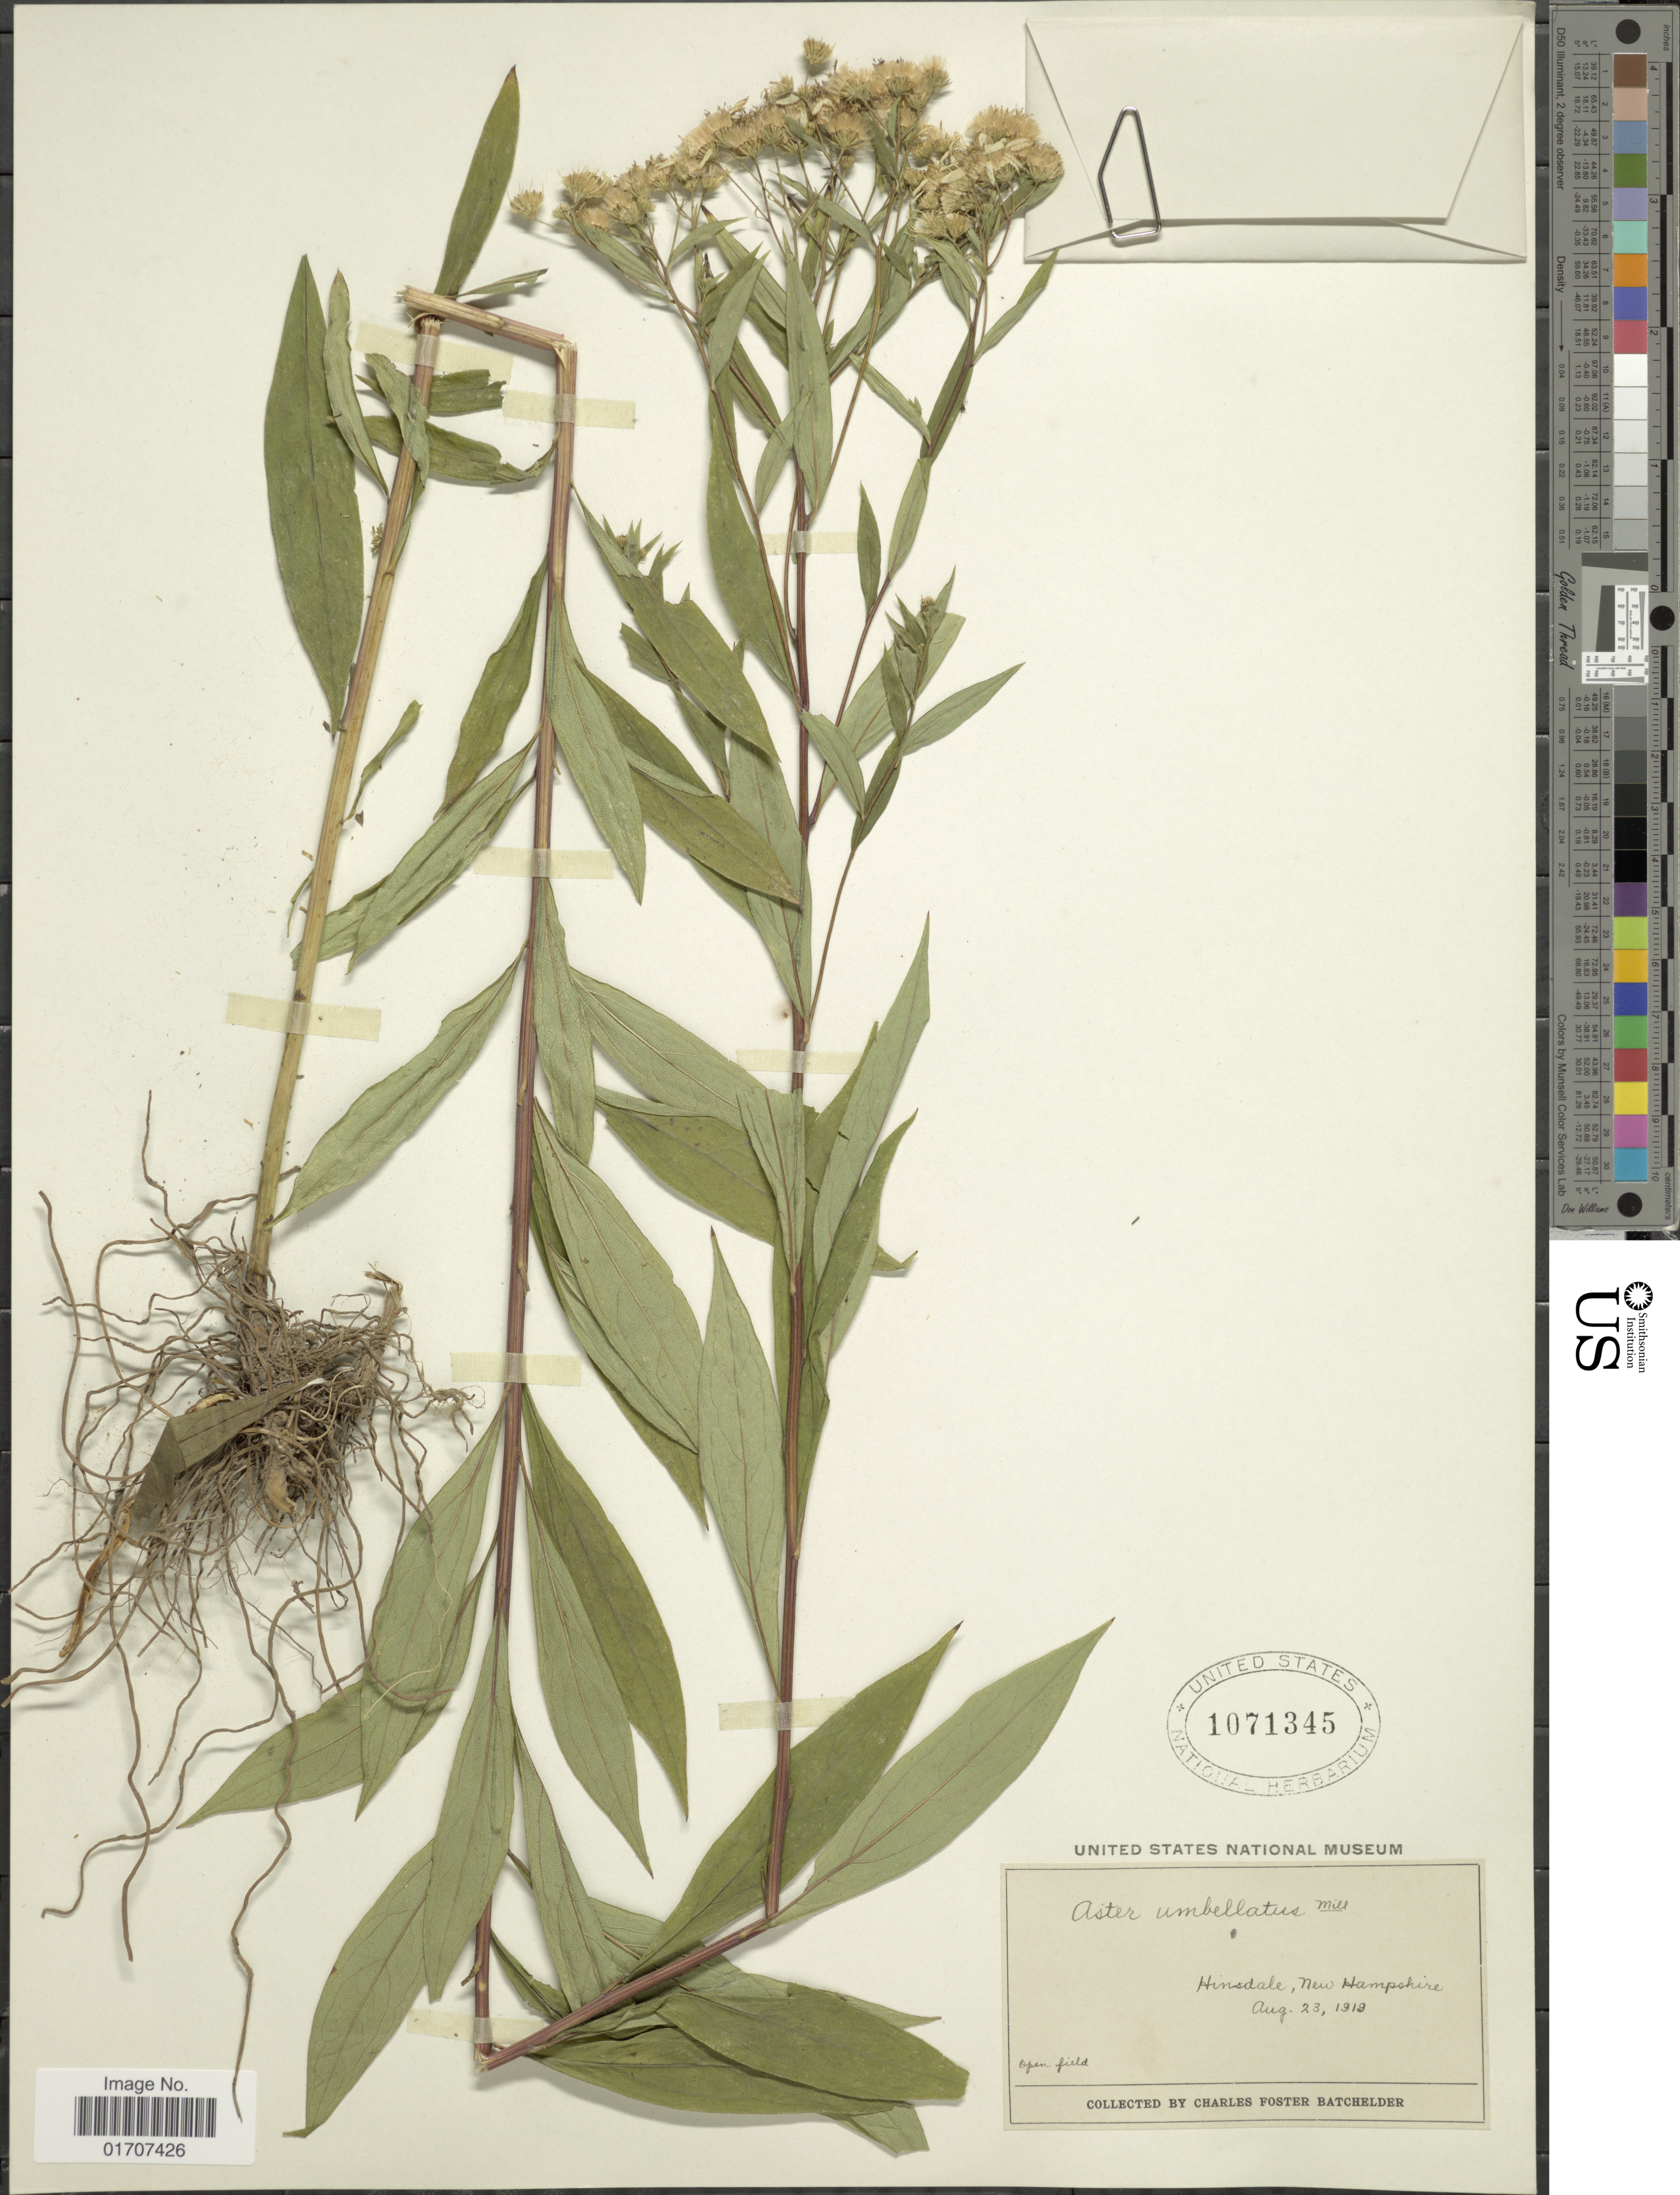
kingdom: Plantae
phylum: Tracheophyta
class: Magnoliopsida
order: Asterales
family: Asteraceae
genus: Doellingeria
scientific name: Doellingeria umbellata var. umbellata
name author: Nees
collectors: C. Batchelder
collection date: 1919-08-23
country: United States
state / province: New Hampshire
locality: Hinsdale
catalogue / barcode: US 1071345